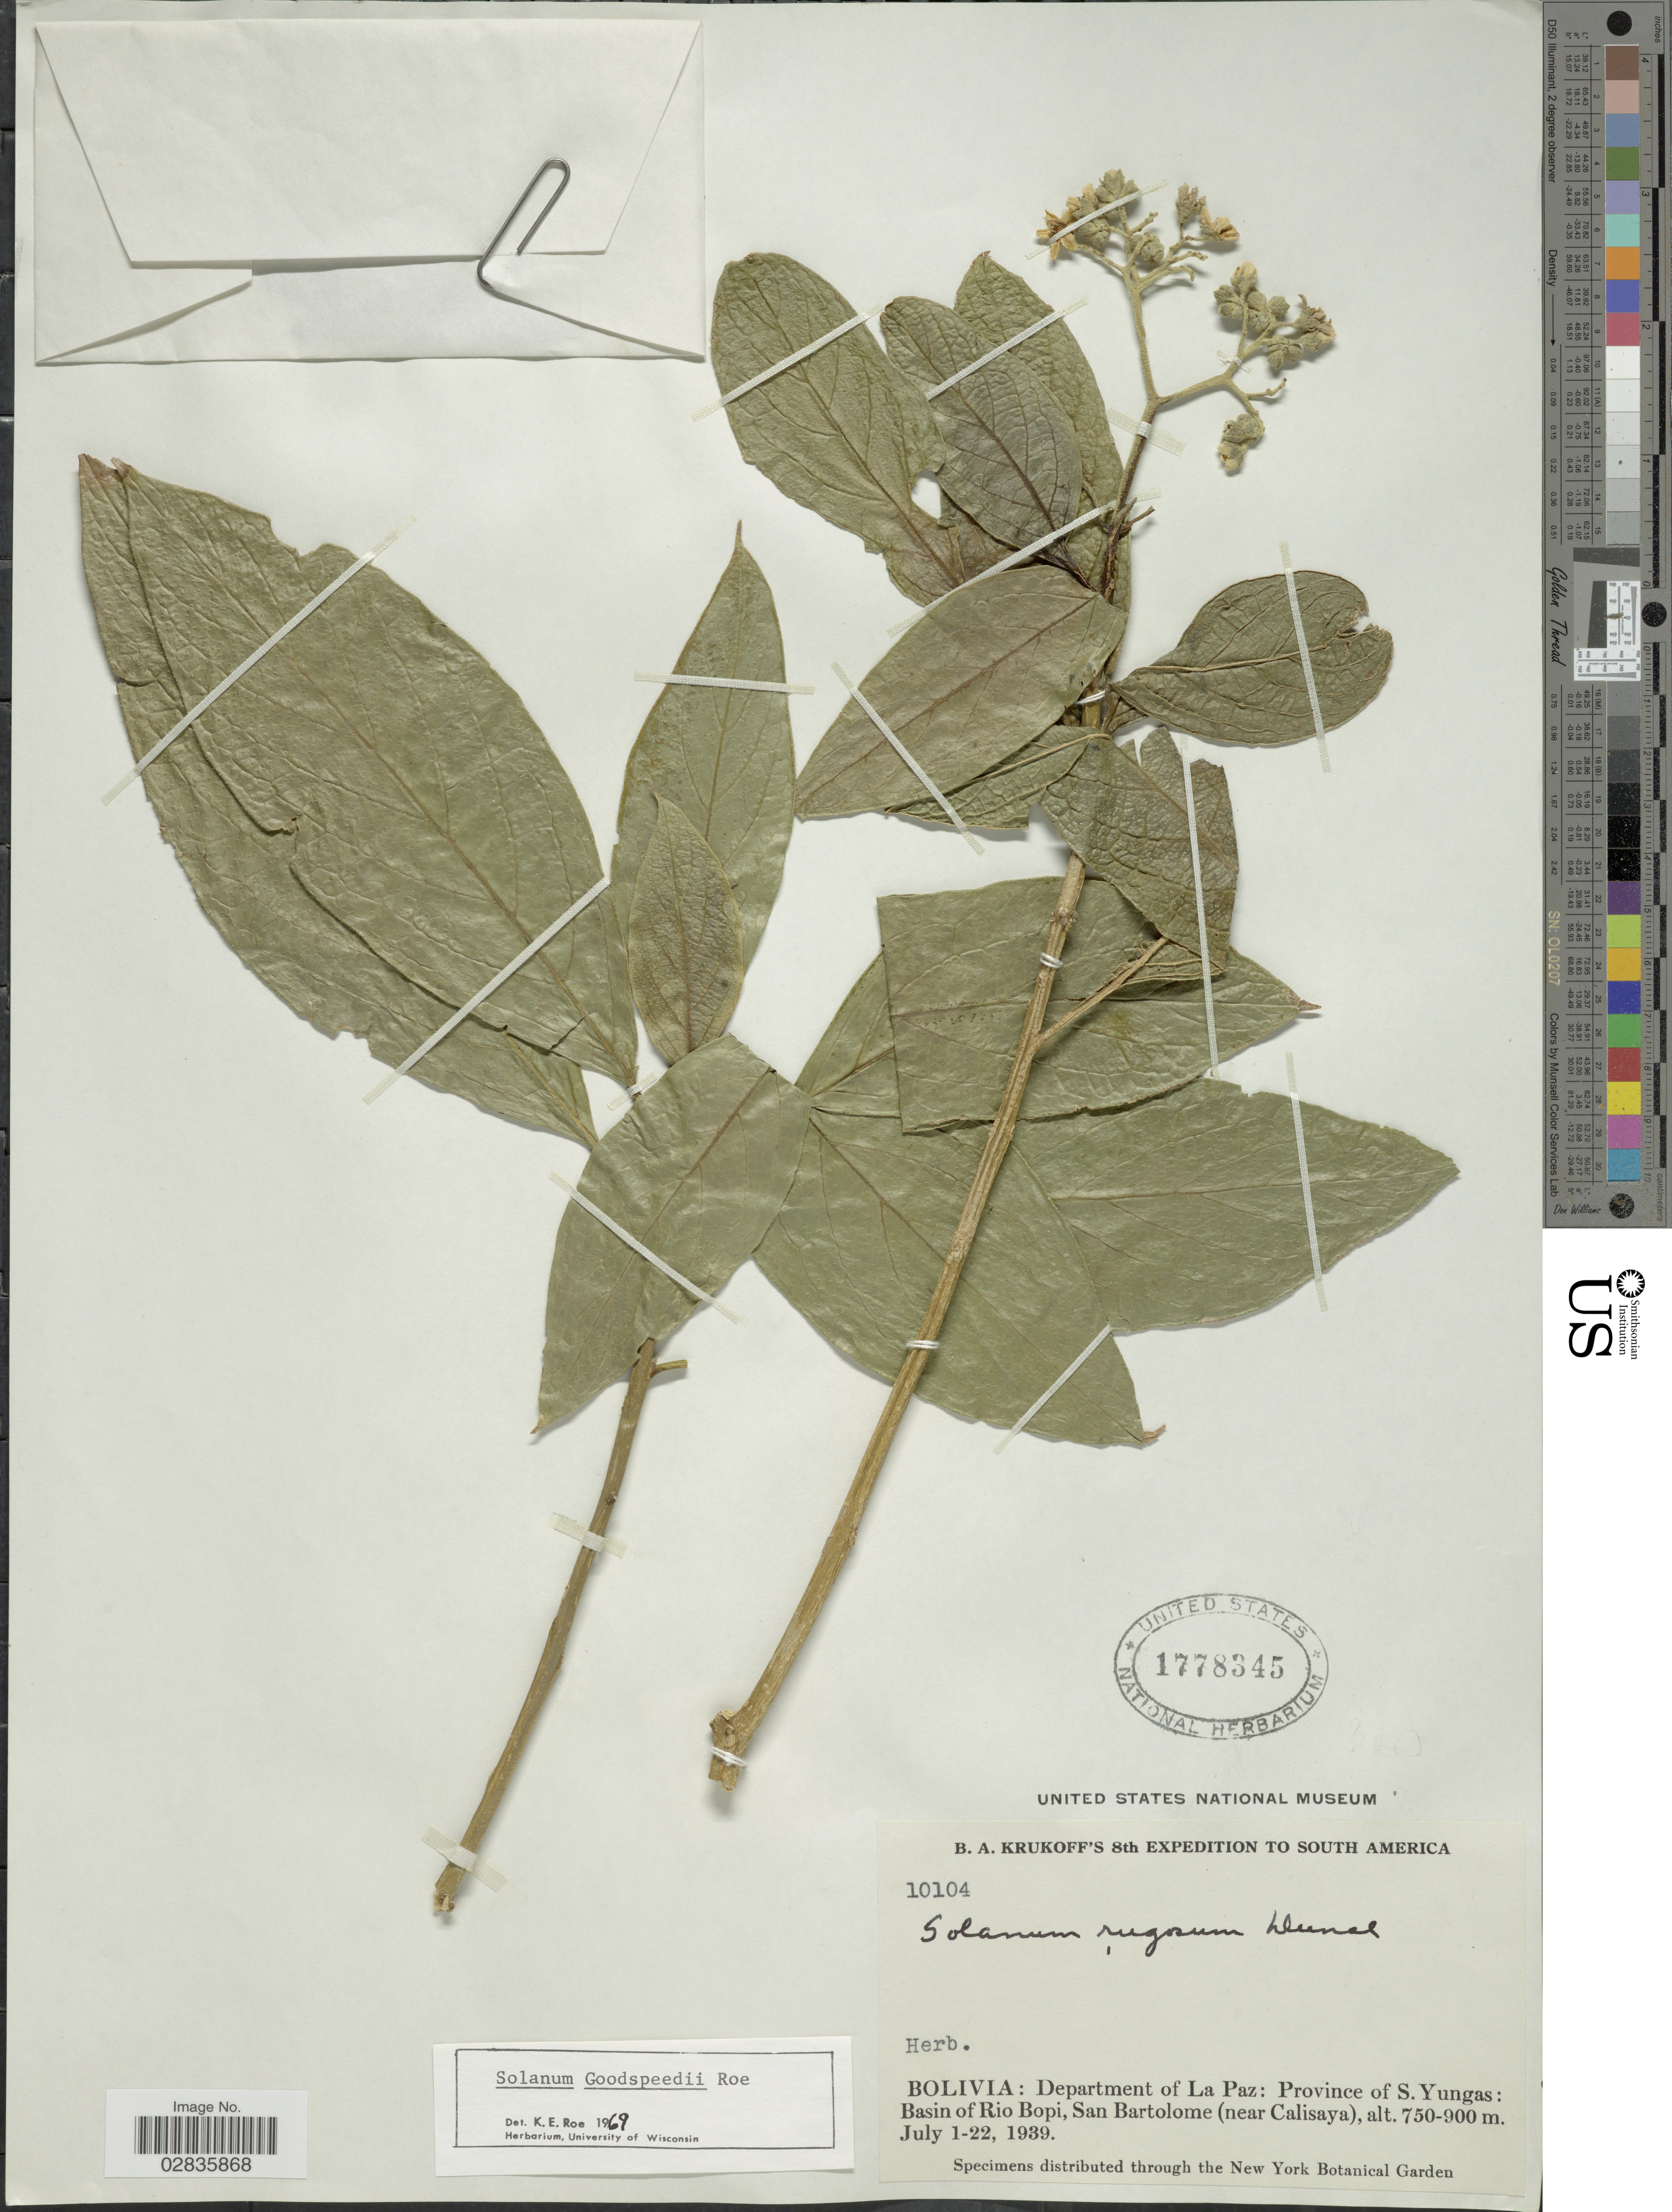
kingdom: Plantae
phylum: Tracheophyta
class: Magnoliopsida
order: Solanales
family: Solanaceae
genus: Solanum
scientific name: Solanum goodspeedii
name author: K.E. Roe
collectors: B. A. Krukoff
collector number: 10104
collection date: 1939-07-01/1939-07-22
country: Bolivia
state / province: La Paz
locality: Department of La Paz: Province of S. Yungas: Basin of Rio Bopi, San Bartolome (near Calisaya).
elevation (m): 750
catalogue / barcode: US 1778345